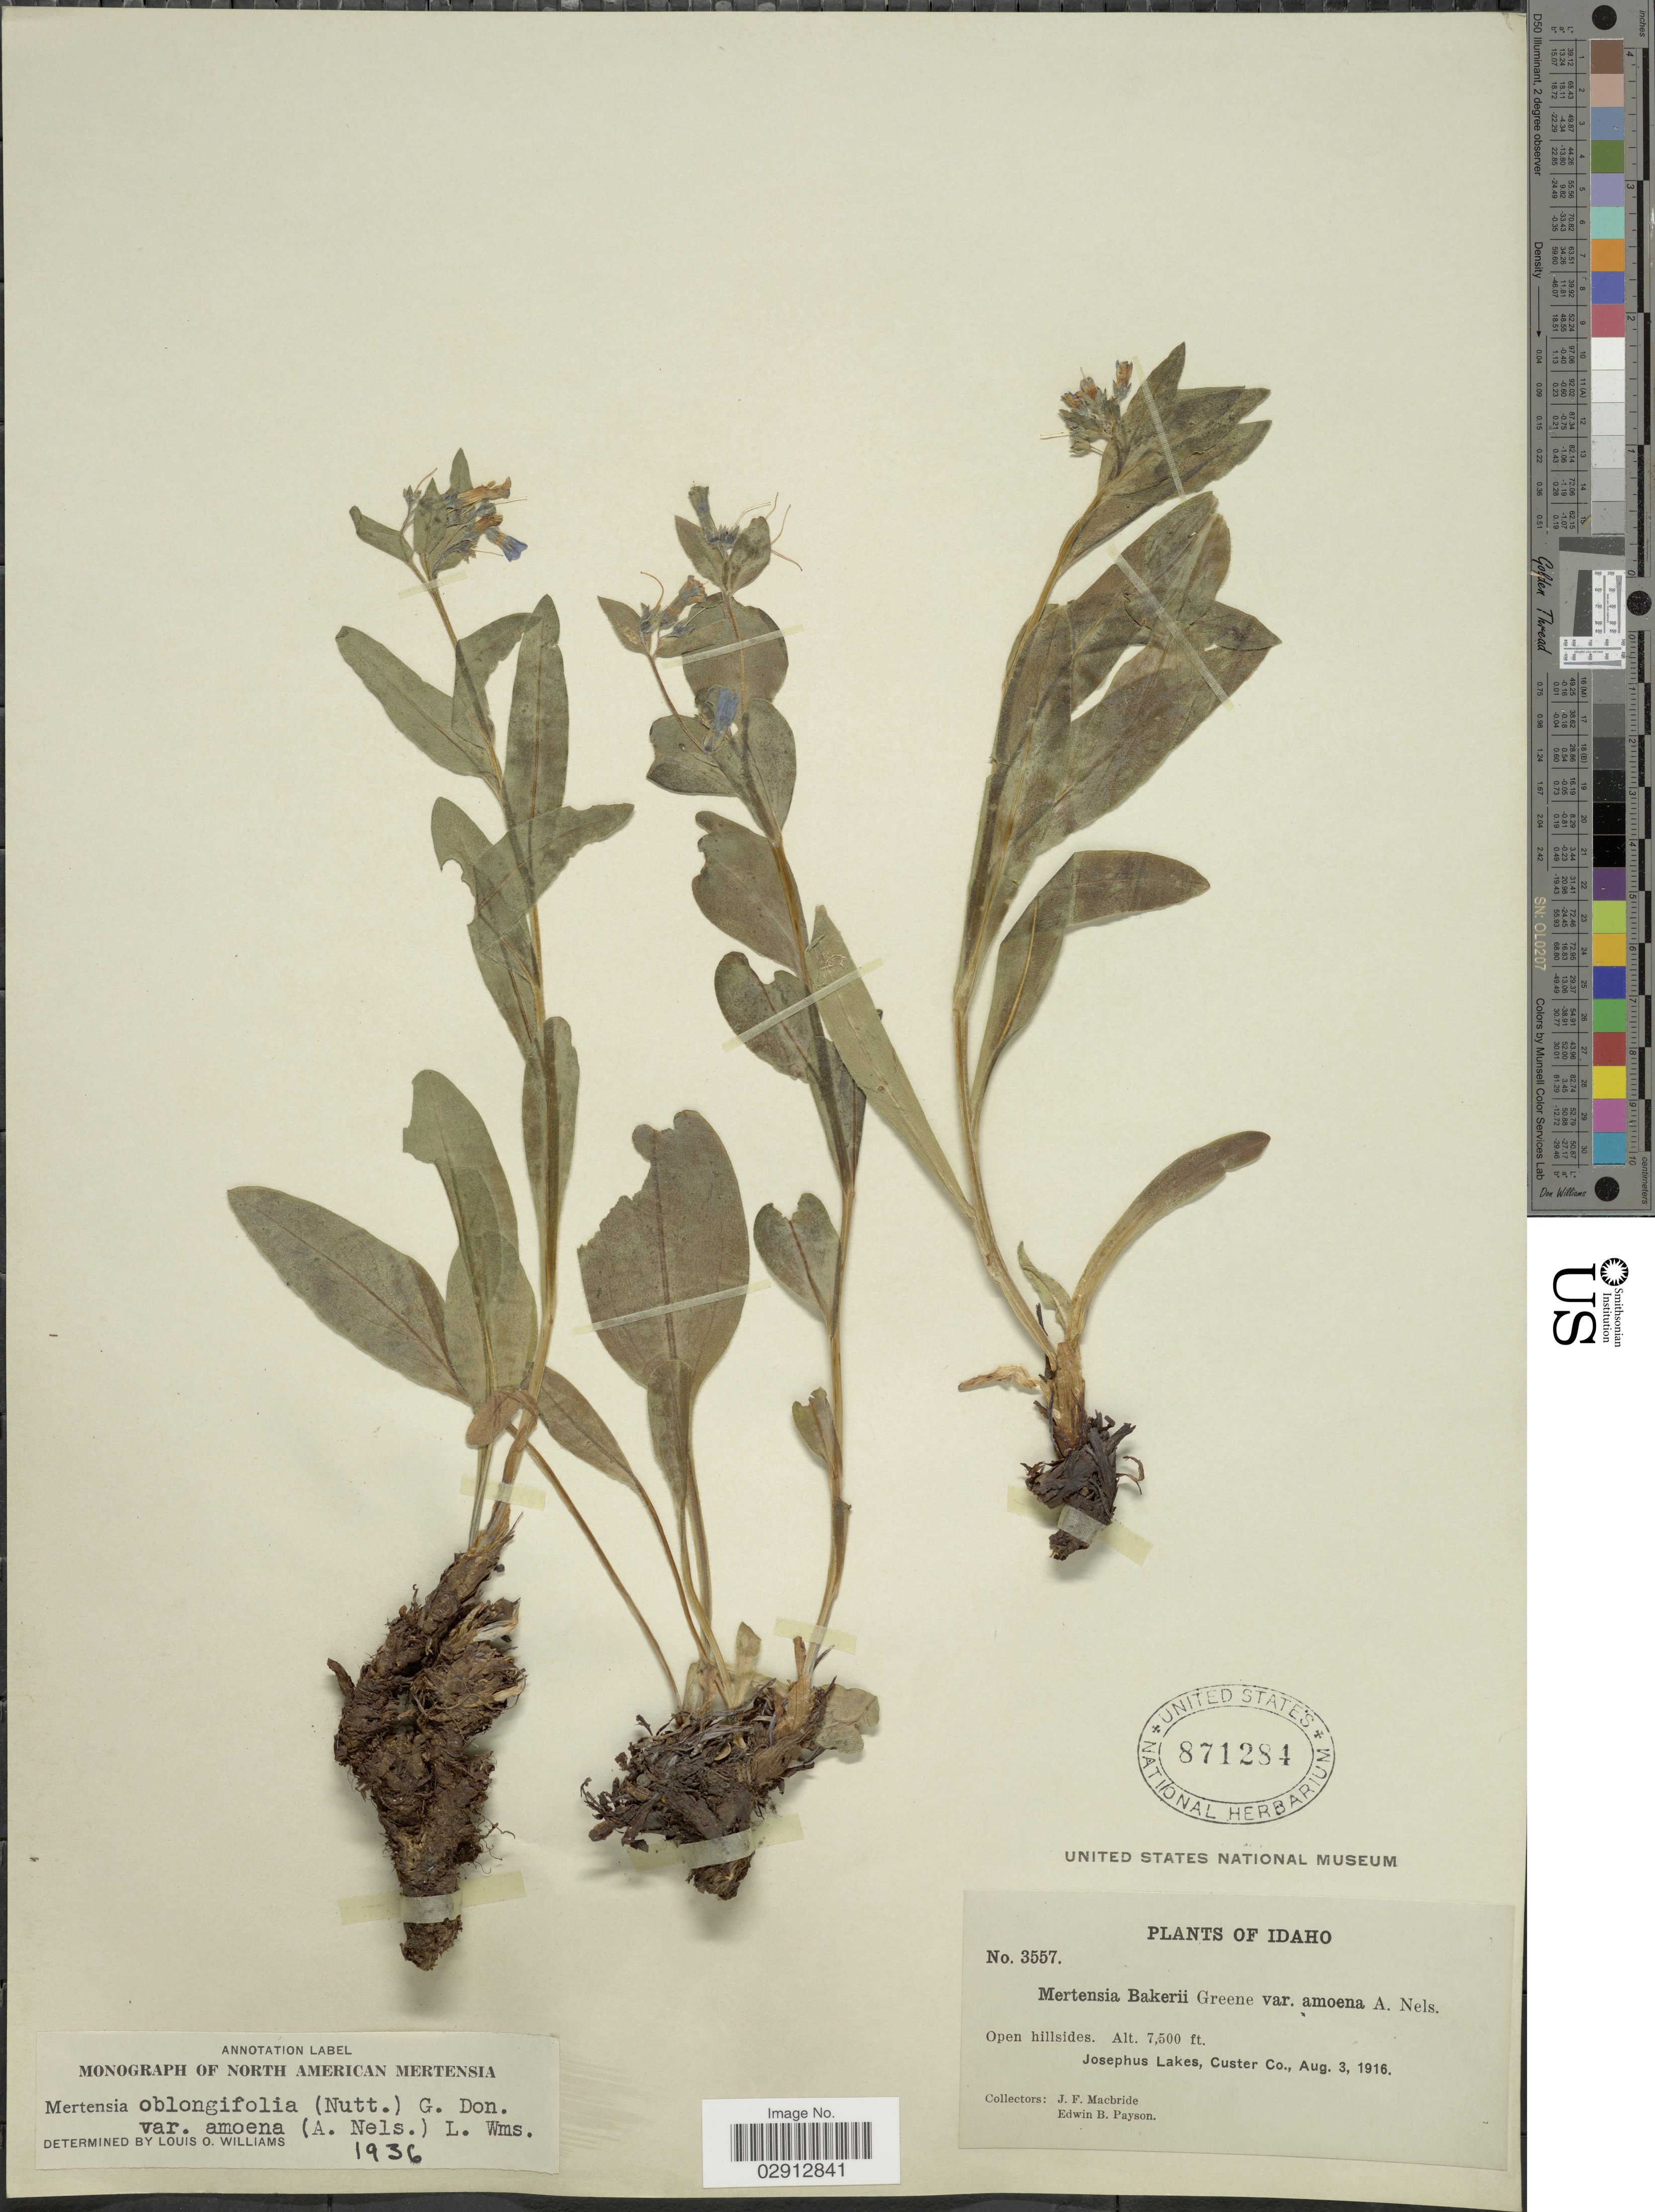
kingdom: Plantae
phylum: Tracheophyta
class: Magnoliopsida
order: Boraginales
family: Boraginaceae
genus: Mertensia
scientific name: Mertensia oblongifolia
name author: (Nutt.) G. Don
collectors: J. F. Macbride & E. B. Payson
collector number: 3557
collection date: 1916-08-03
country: United States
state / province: Idaho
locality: Josephus Lakes, Custer Co.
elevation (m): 2286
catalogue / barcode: US 871284